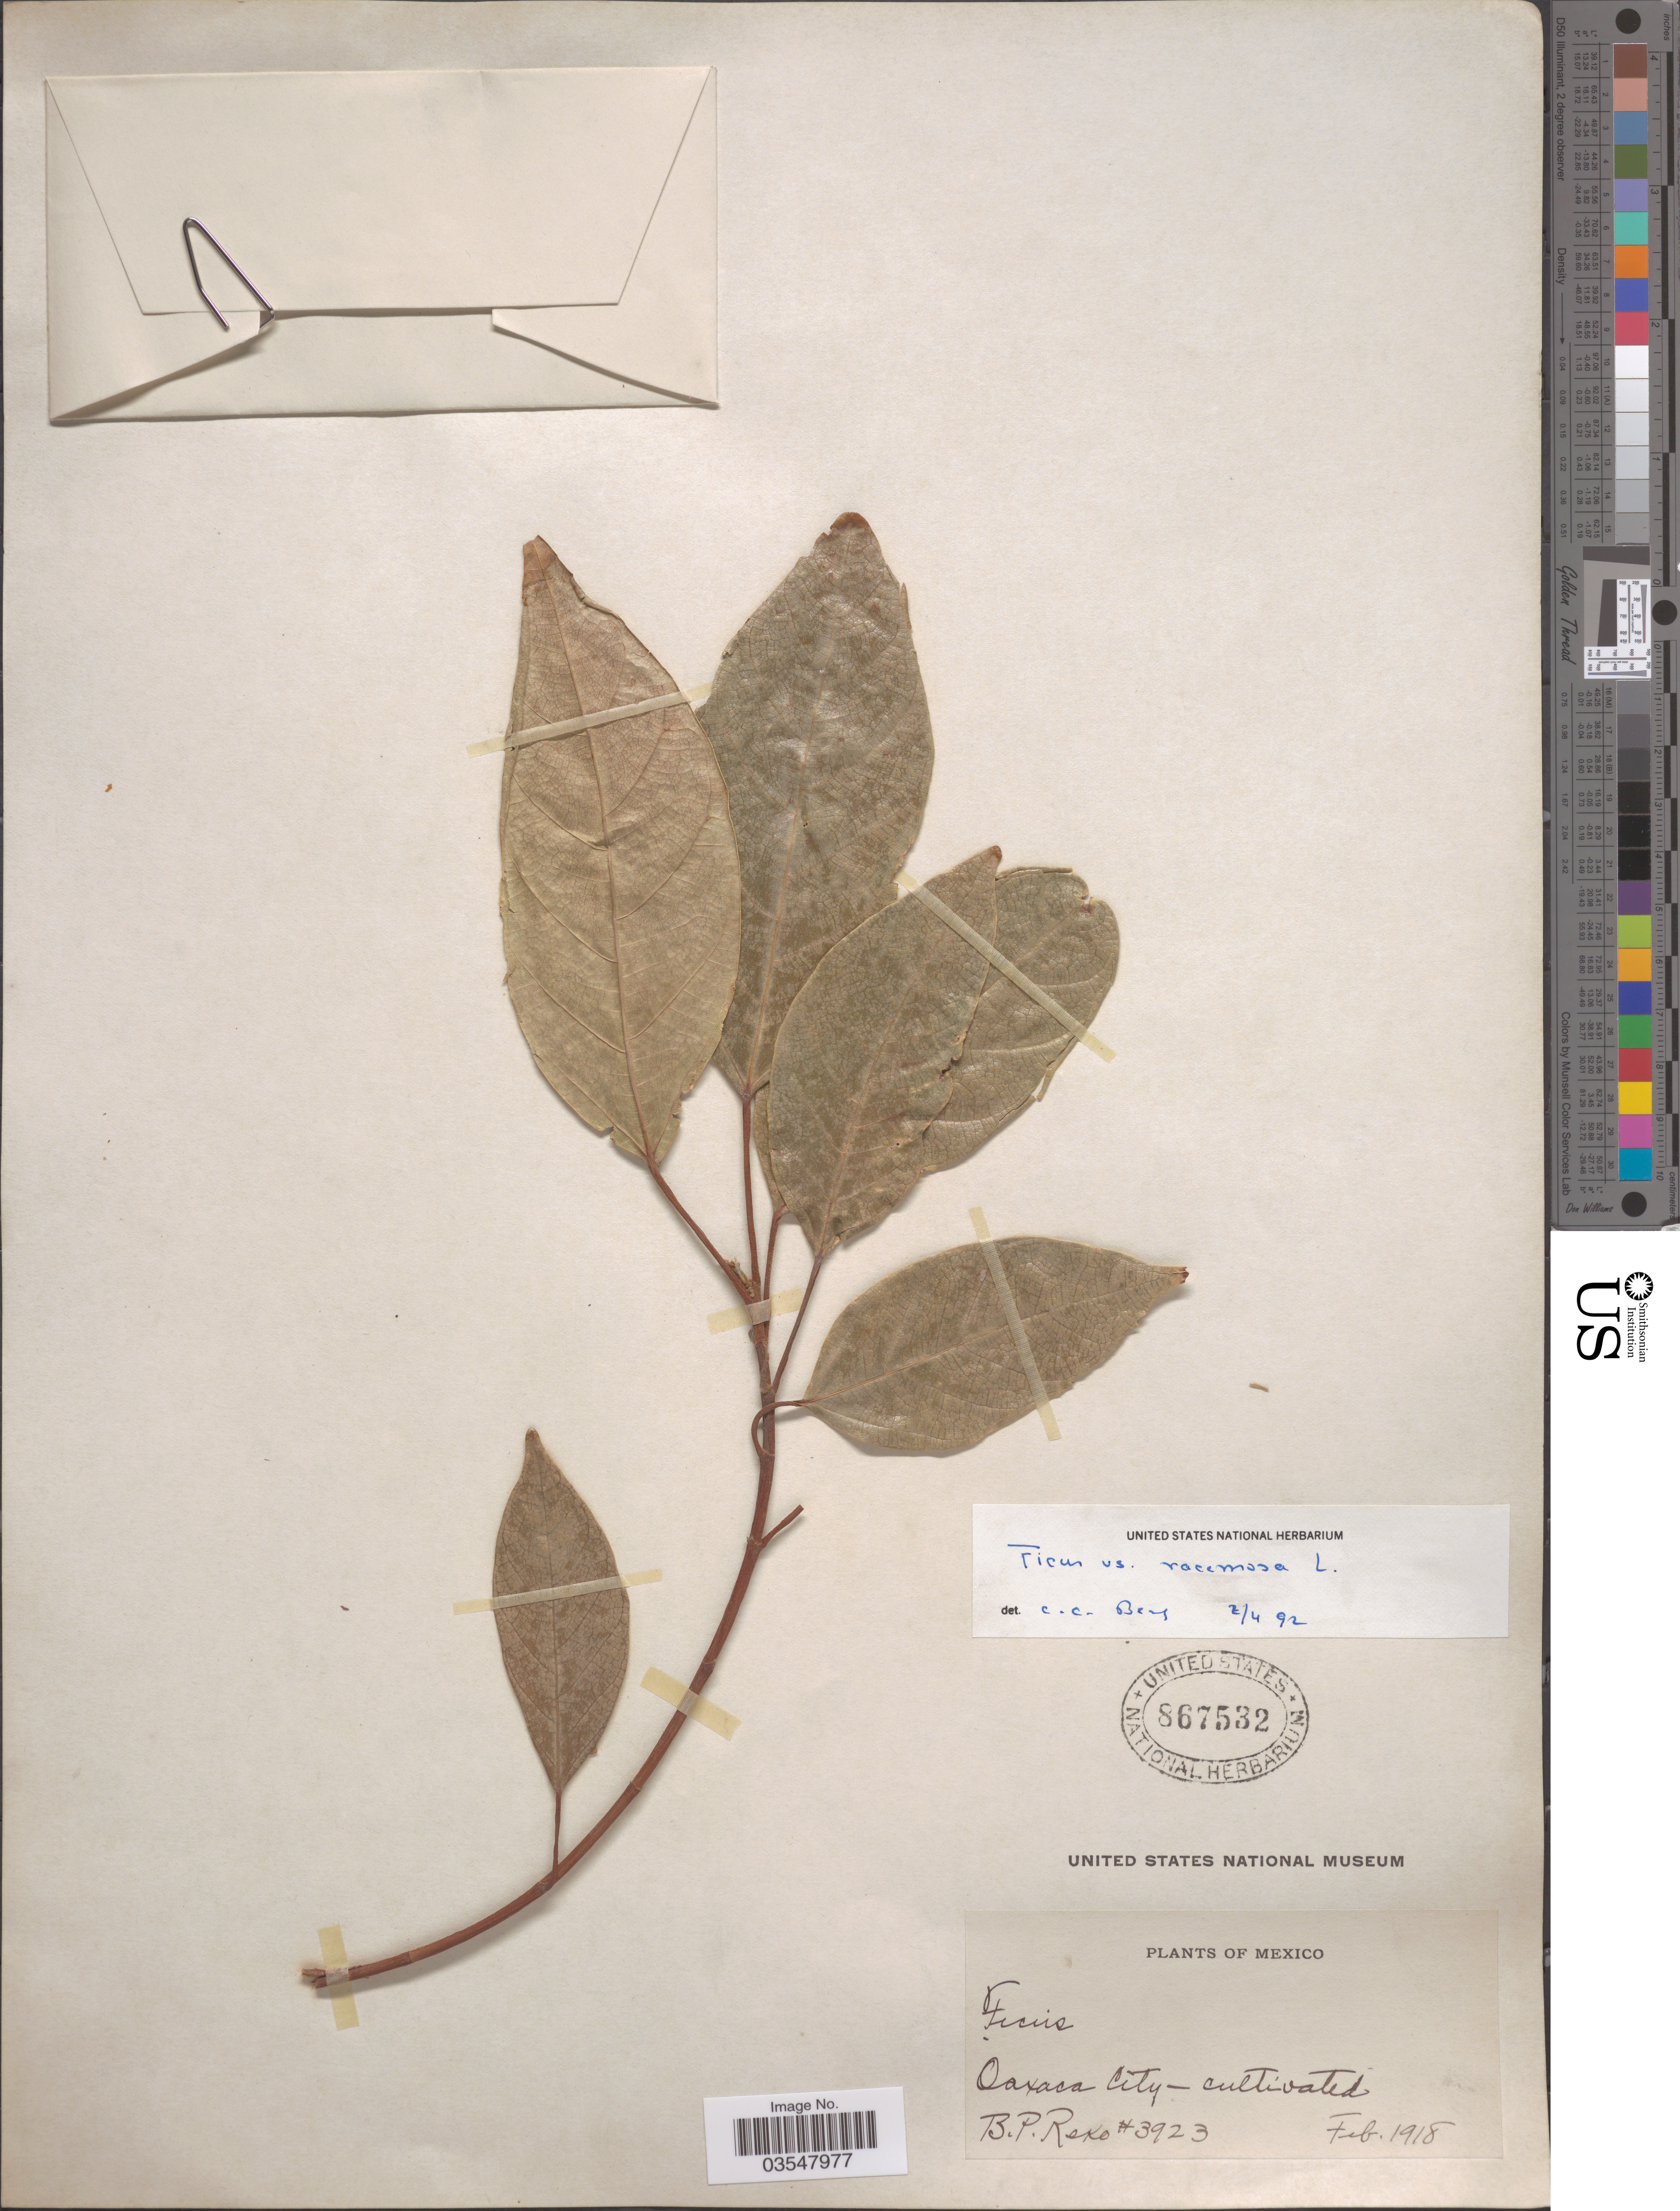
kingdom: Plantae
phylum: Tracheophyta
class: Magnoliopsida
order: Rosales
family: Moraceae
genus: Ficus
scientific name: Ficus racemosa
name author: L.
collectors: B. P. Reko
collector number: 3923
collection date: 1918-02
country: Mexico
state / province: Oaxaca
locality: Oaxaca City.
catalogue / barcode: US 867532